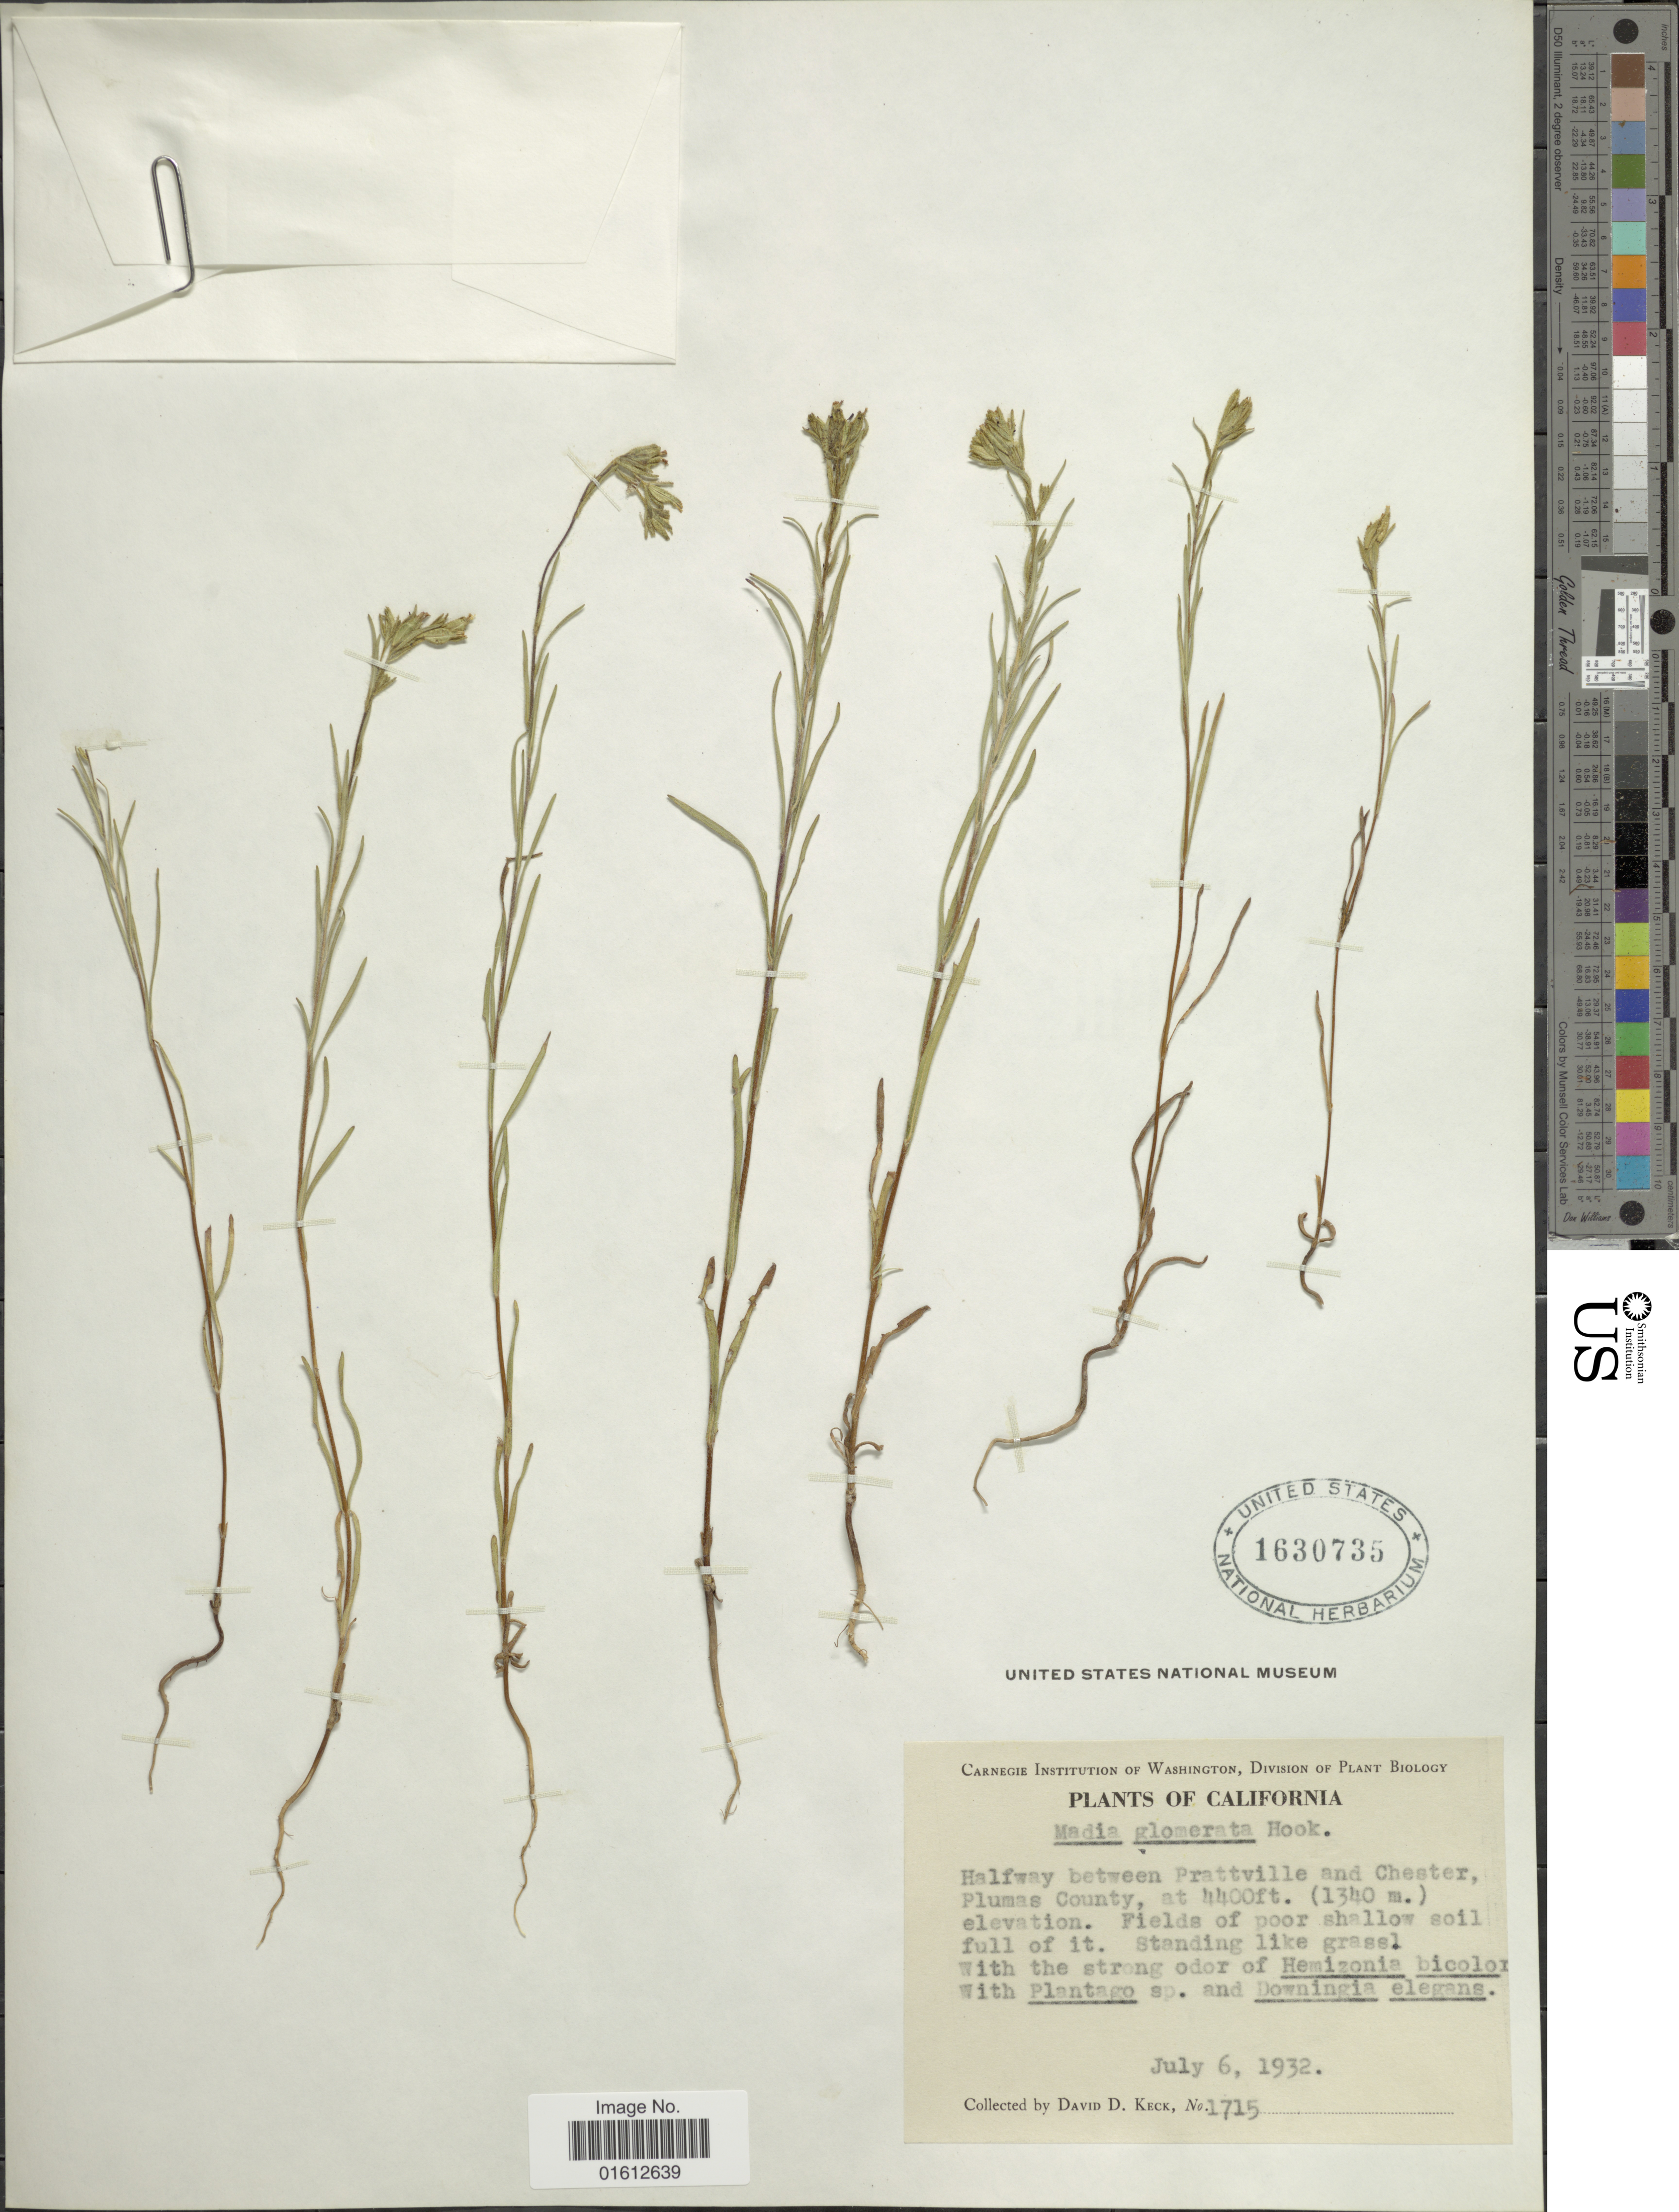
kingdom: Plantae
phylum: Tracheophyta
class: Magnoliopsida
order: Asterales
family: Asteraceae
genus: Madia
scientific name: Madia glomerata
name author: Hook.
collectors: D. D. Keck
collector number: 1715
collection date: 1932-07-06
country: United States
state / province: California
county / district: Plumas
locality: Halfway between Prattville and Chester, Pluma County.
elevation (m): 1341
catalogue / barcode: US 1630735